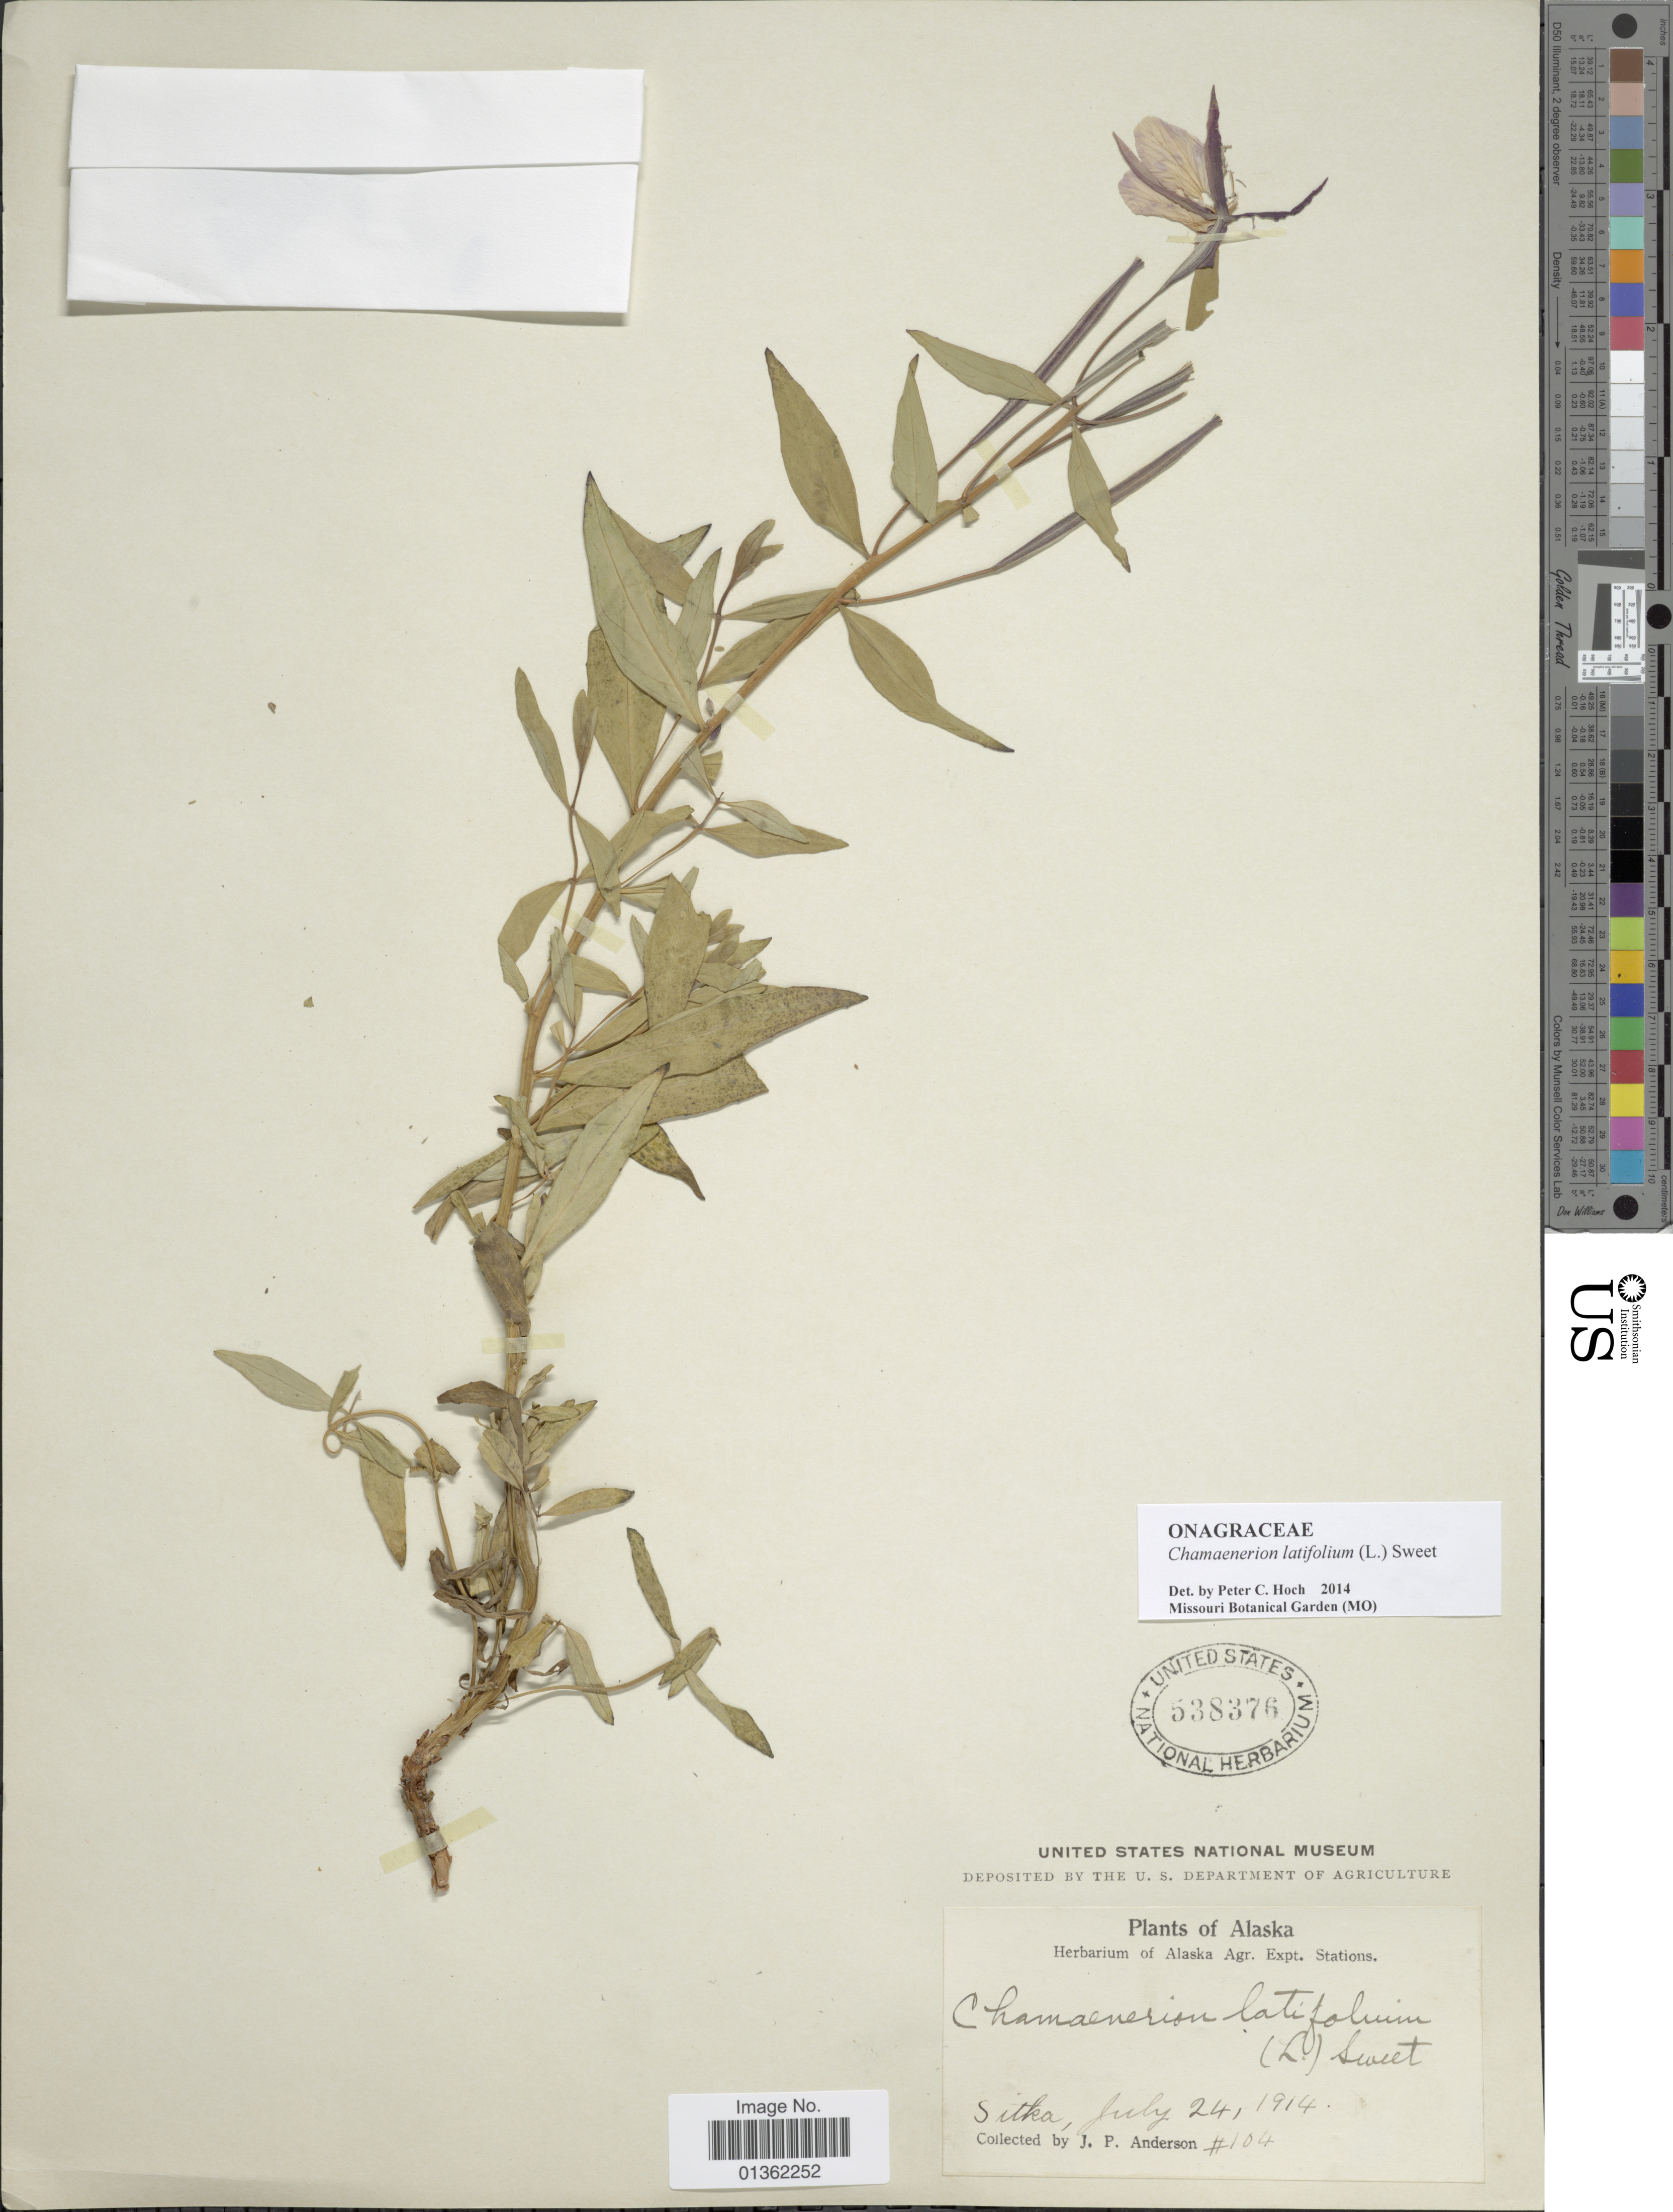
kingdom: Plantae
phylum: Tracheophyta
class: Magnoliopsida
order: Myrtales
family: Onagraceae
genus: Chamaenerion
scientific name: Chamaenerion latifolium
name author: (L.) Th. Fr. & Lange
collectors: J. P. Anderson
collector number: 104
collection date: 1914-07-24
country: United States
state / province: Alaska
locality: Sitka.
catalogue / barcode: US 538376